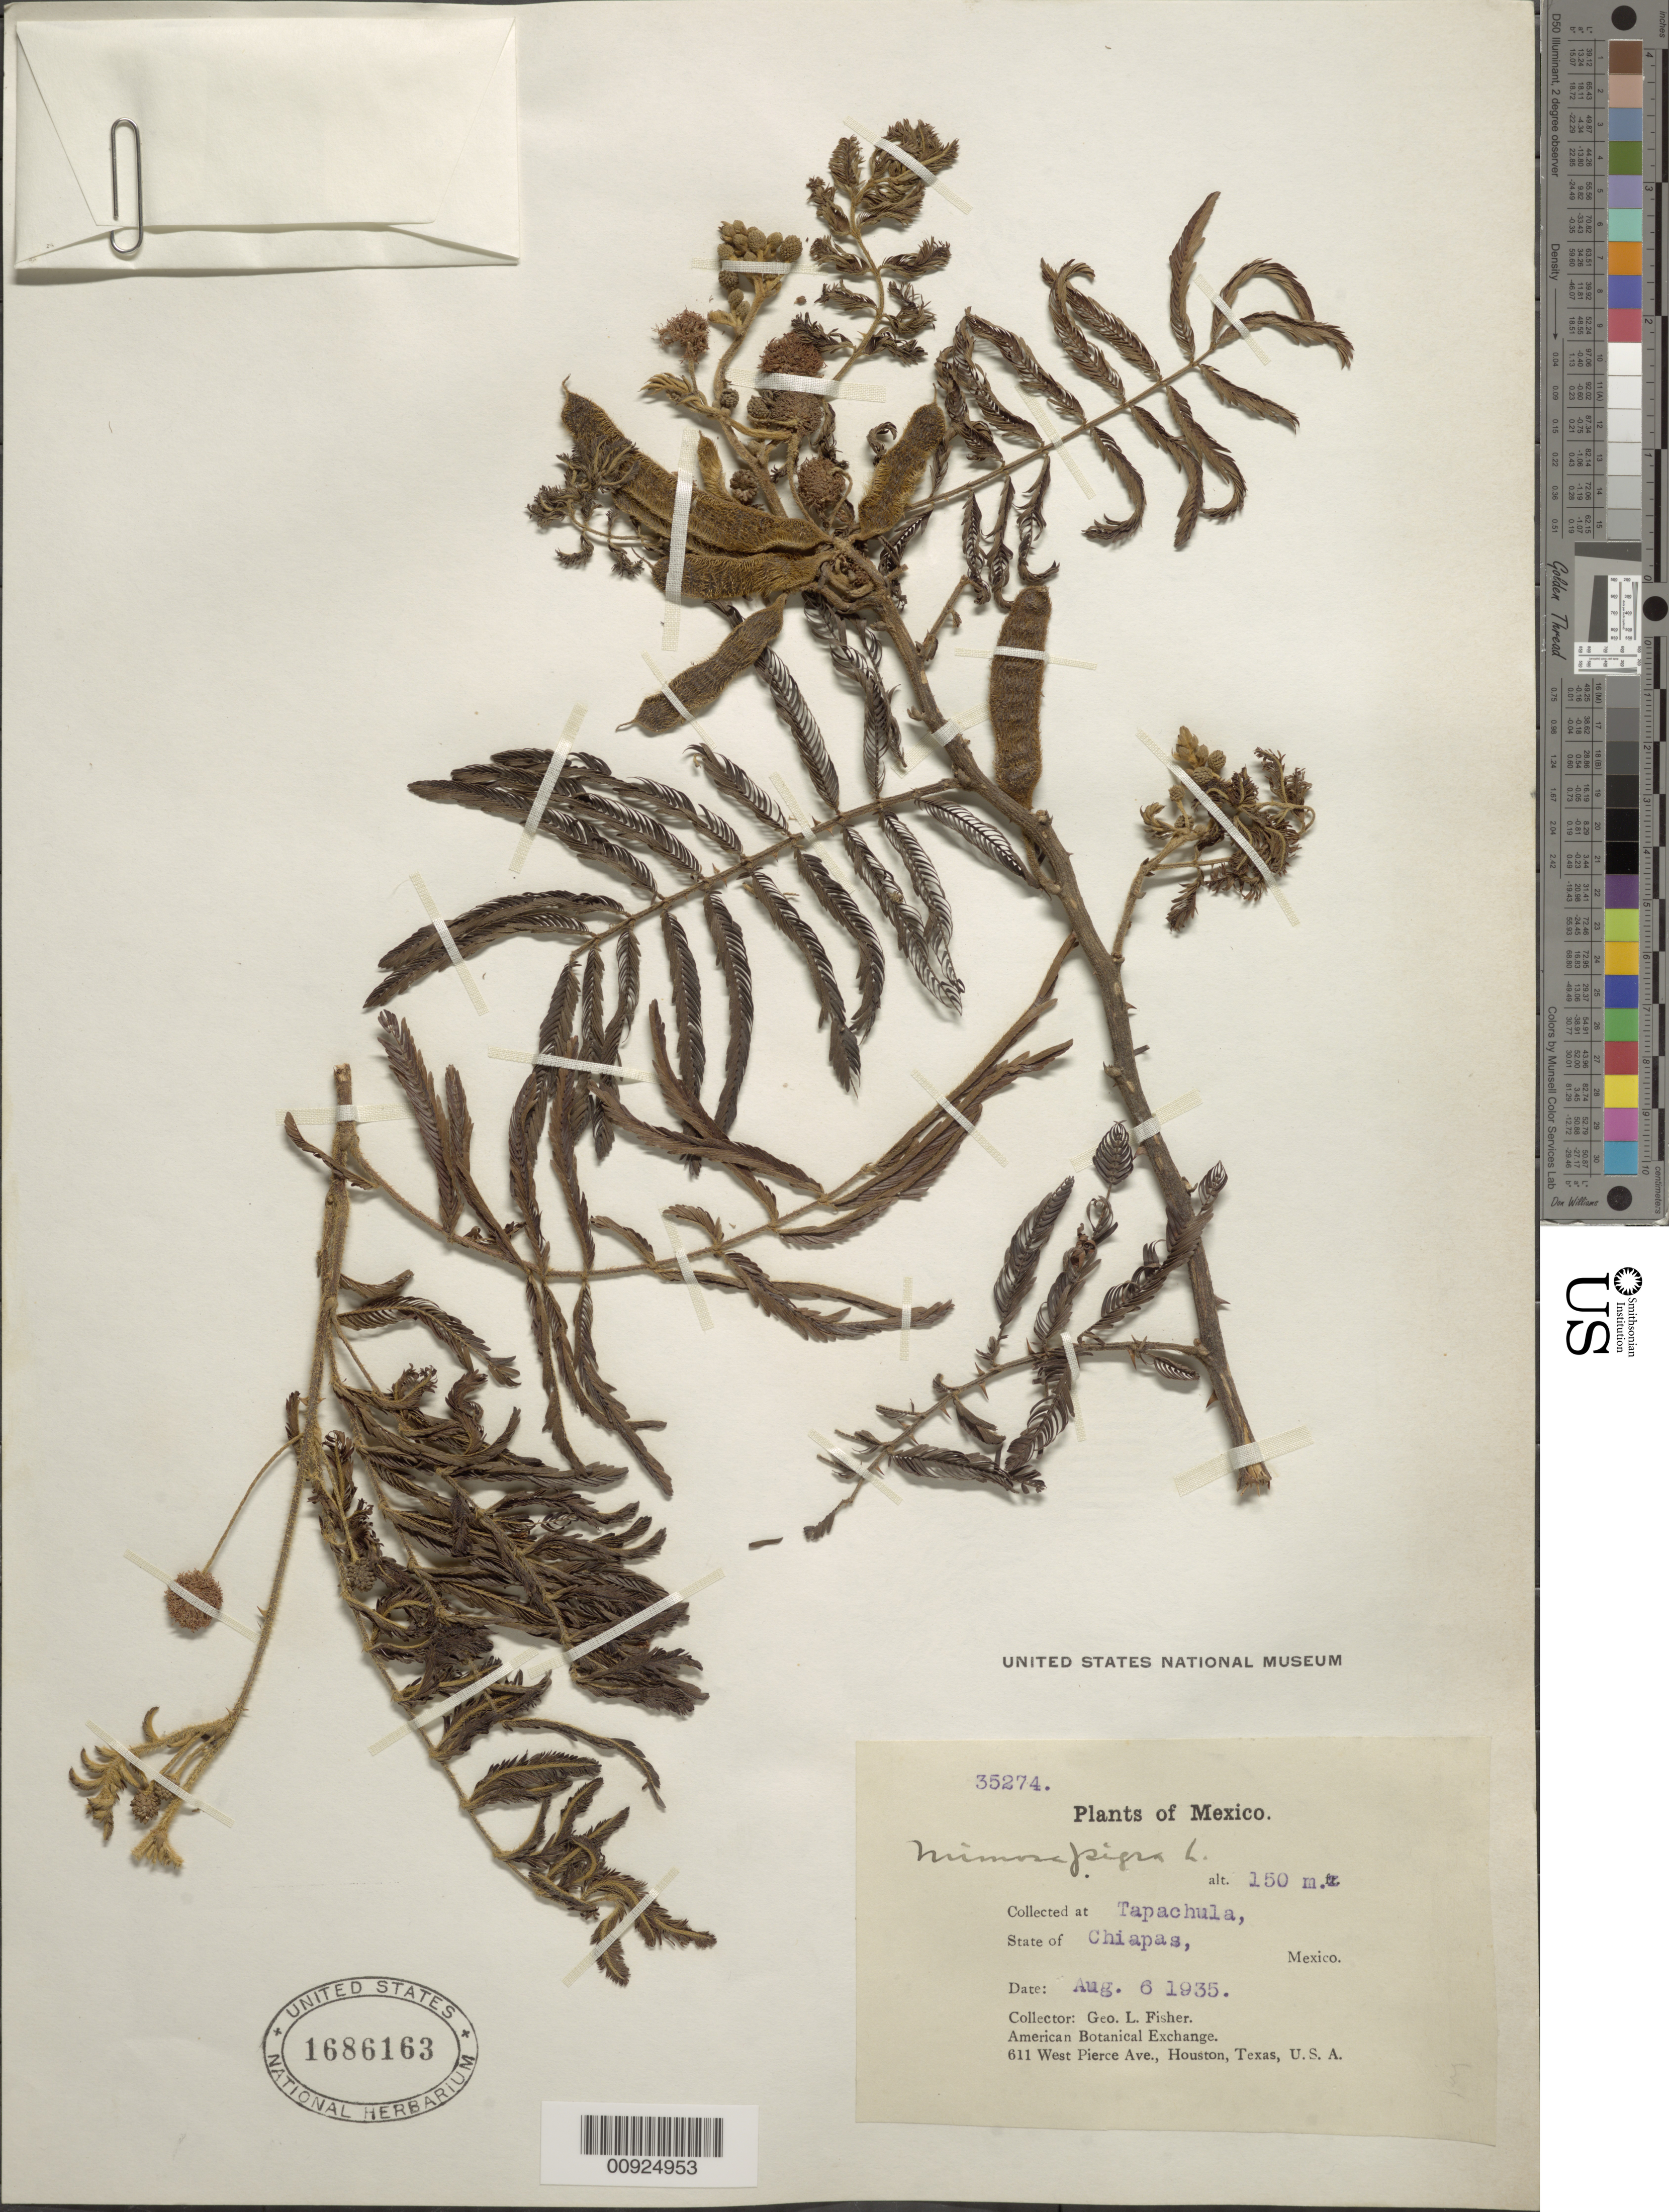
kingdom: Plantae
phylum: Tracheophyta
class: Magnoliopsida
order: Fabales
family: Fabaceae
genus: Mimosa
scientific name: Mimosa pigra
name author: L.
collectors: G. L. Fisher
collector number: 35274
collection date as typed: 06 Aug 1935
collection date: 1935-08-06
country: Mexico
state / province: Chiapas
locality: Tapachula, State of Chiapas.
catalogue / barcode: US 1686163